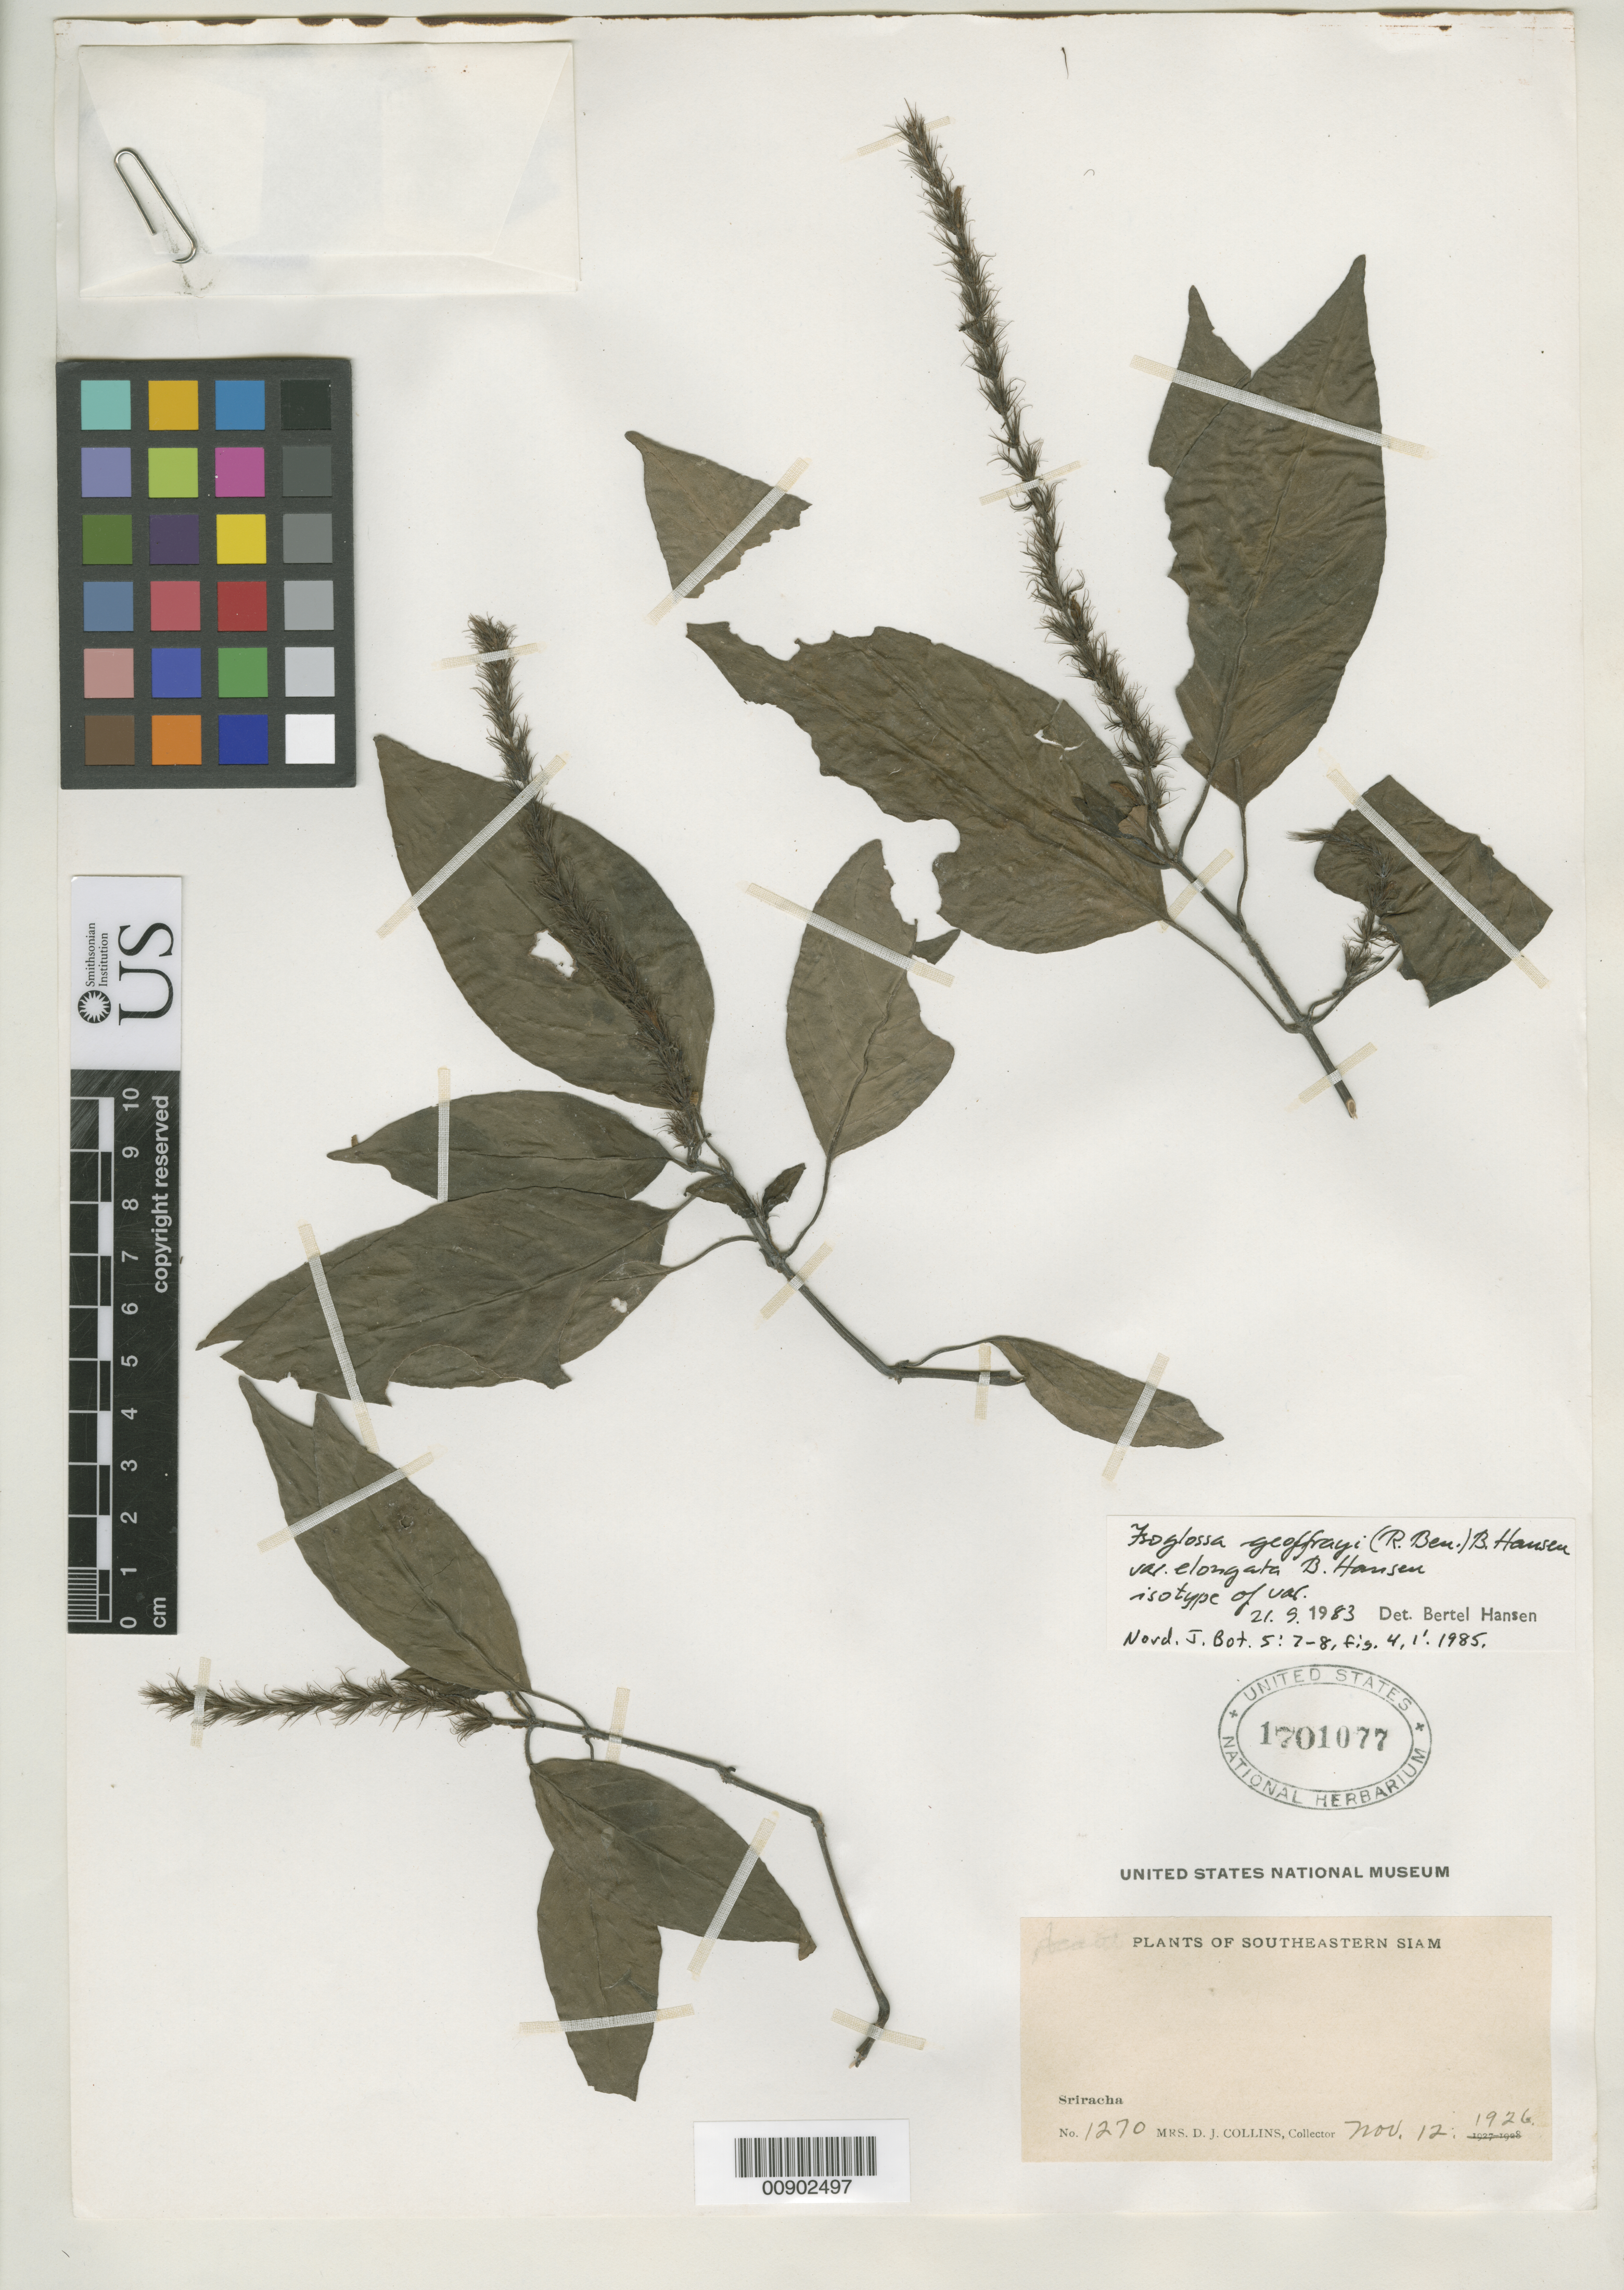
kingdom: Plantae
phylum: Tracheophyta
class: Magnoliopsida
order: Lamiales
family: Acanthaceae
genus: Isoglossa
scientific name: Isoglossa geoffrayi var. elongata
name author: Hansen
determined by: Hansen, B.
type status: Isotype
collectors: Mrs. D. J. Collins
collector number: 1270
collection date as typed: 12 Nov 1926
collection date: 1926-11-12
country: Thailand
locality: Southeastern Siam. Sriracha.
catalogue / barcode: US 1701077